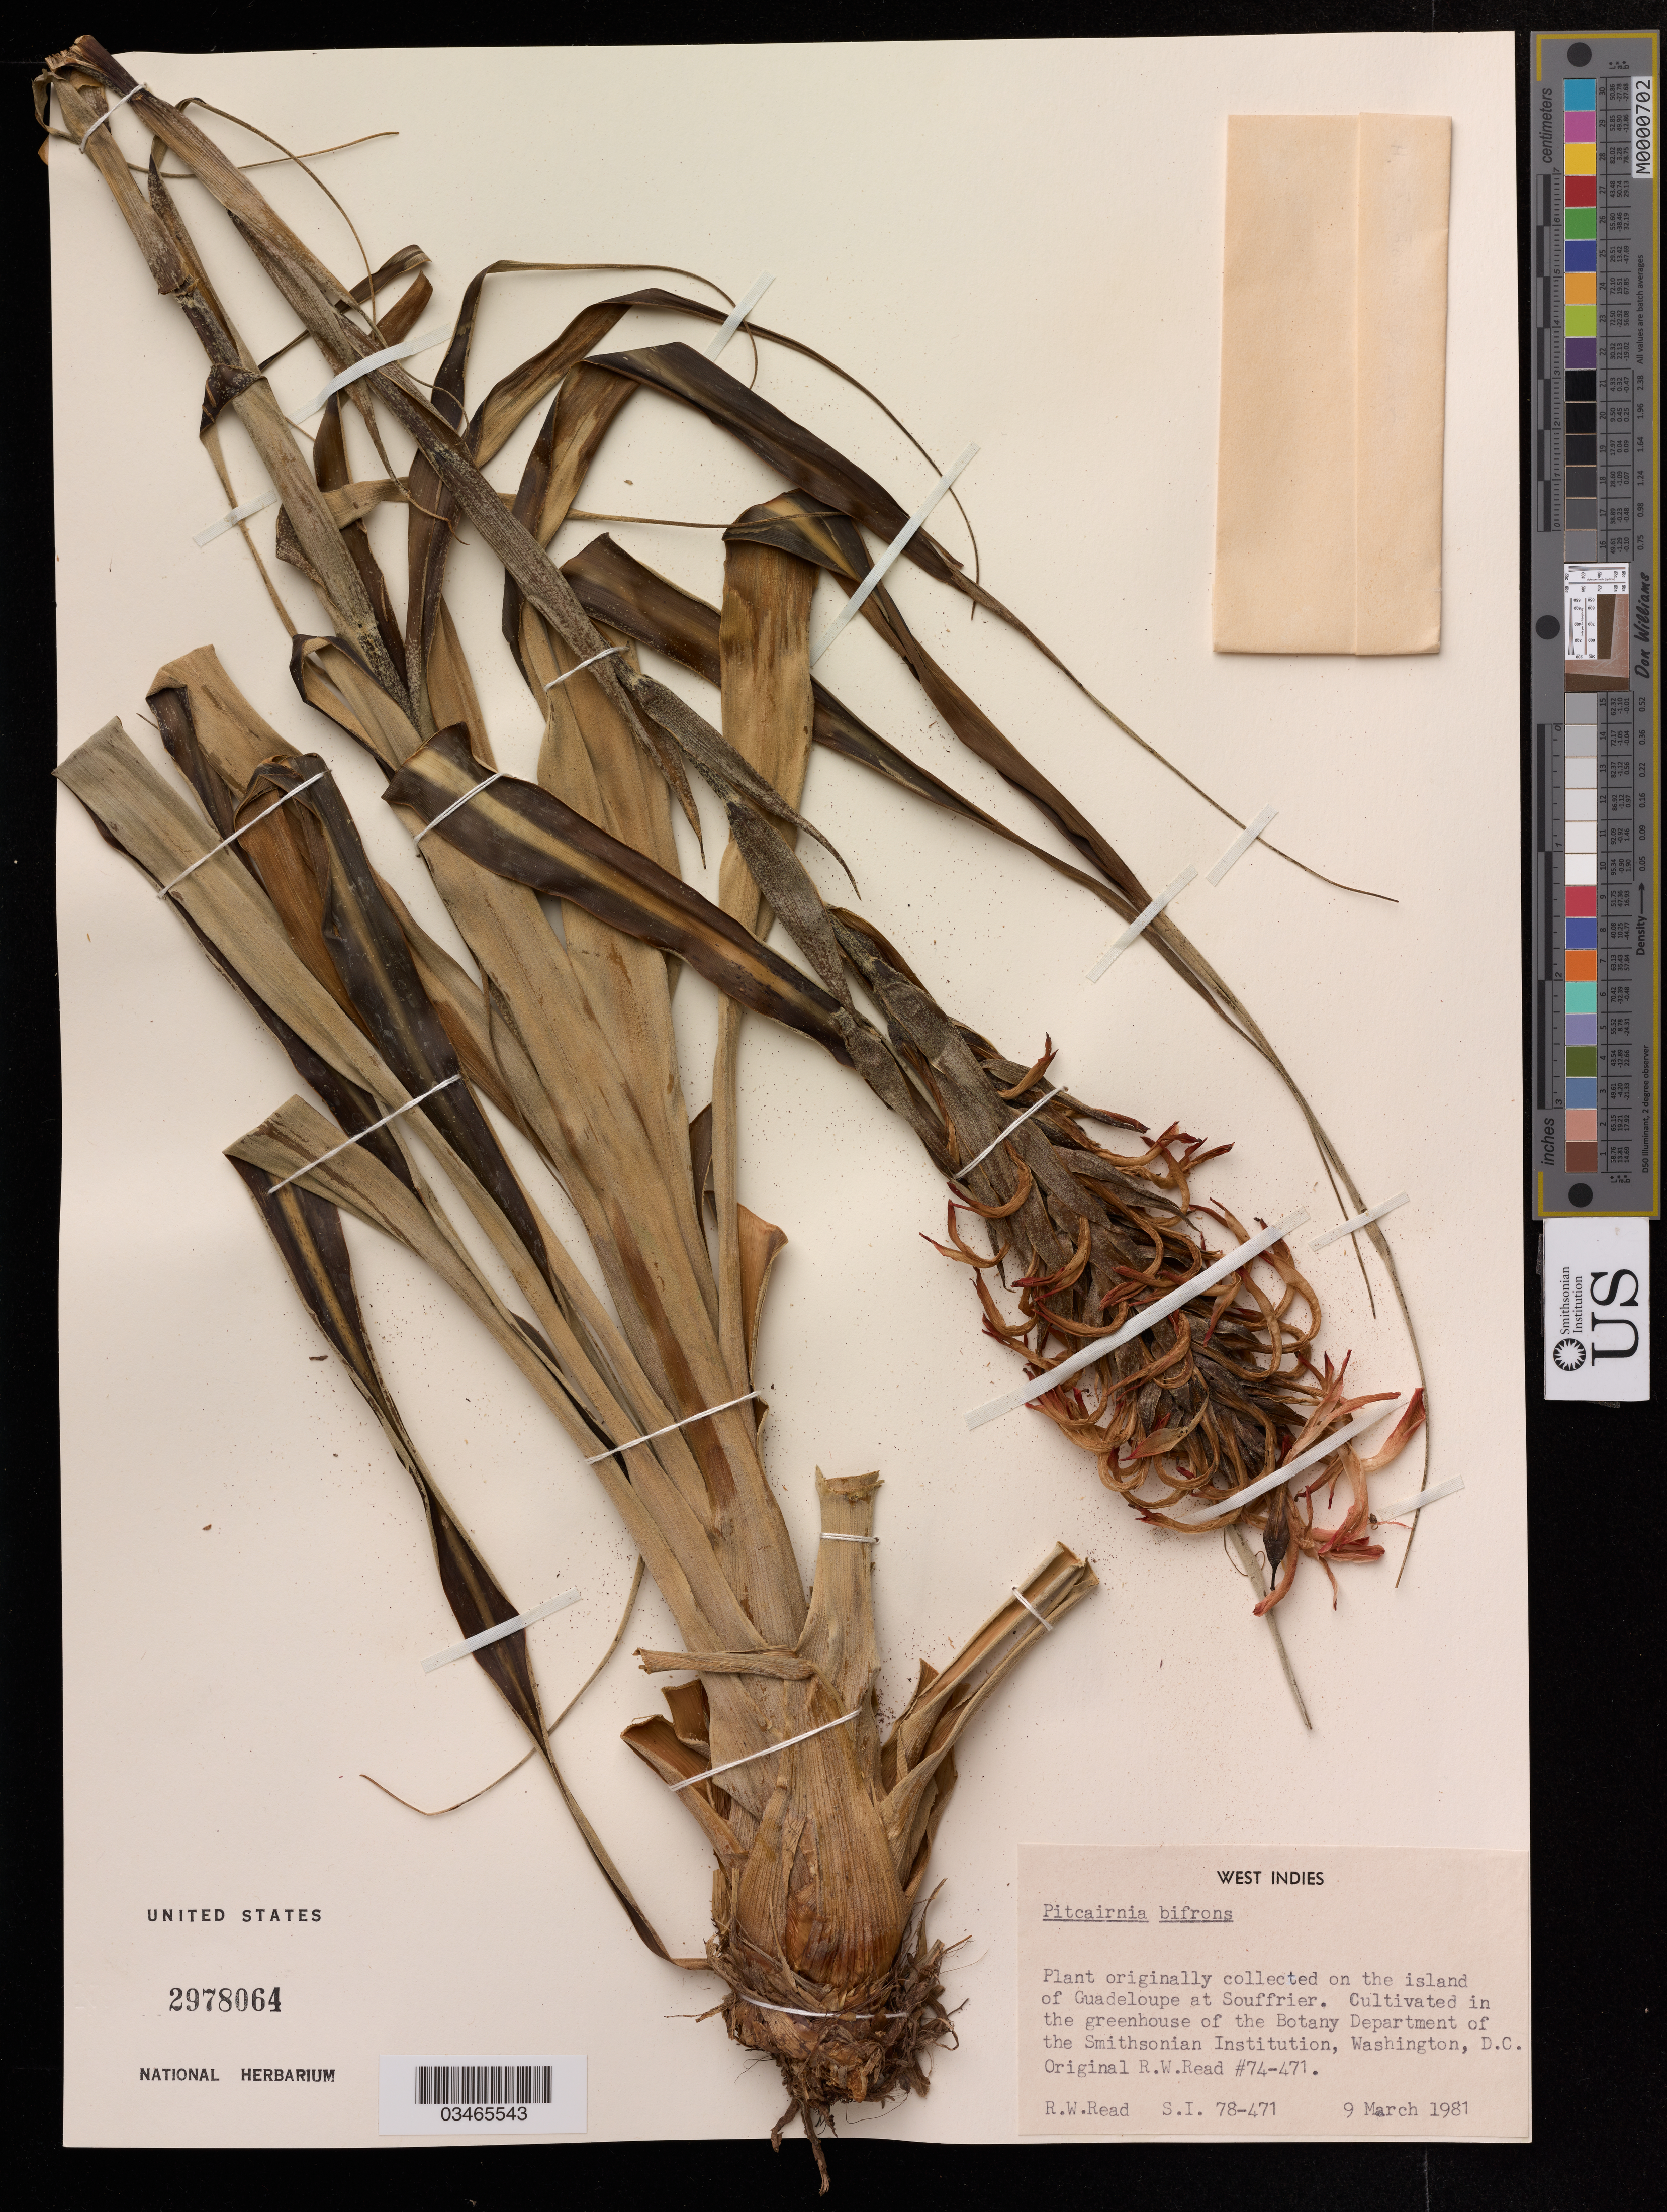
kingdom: Plantae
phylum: Tracheophyta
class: Liliopsida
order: Poales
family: Bromeliaceae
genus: Pitcairnia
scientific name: Pitcairnia bifrons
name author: (Lindl.) Read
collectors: Read, R. W., (US), NMNH (UNITED STATES) (Determiner), Zanoni, T. A., (NY), New York Botanical Garden (Determiner)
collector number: S.I. 78-471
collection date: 1981-03-09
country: Guadeloupe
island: Basse-Terre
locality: Collected on the island of Guadeloupe at Souffrier. Cultivated in the greenhouse of the Botany Department, Smithsonian DC.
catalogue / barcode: US 2978064